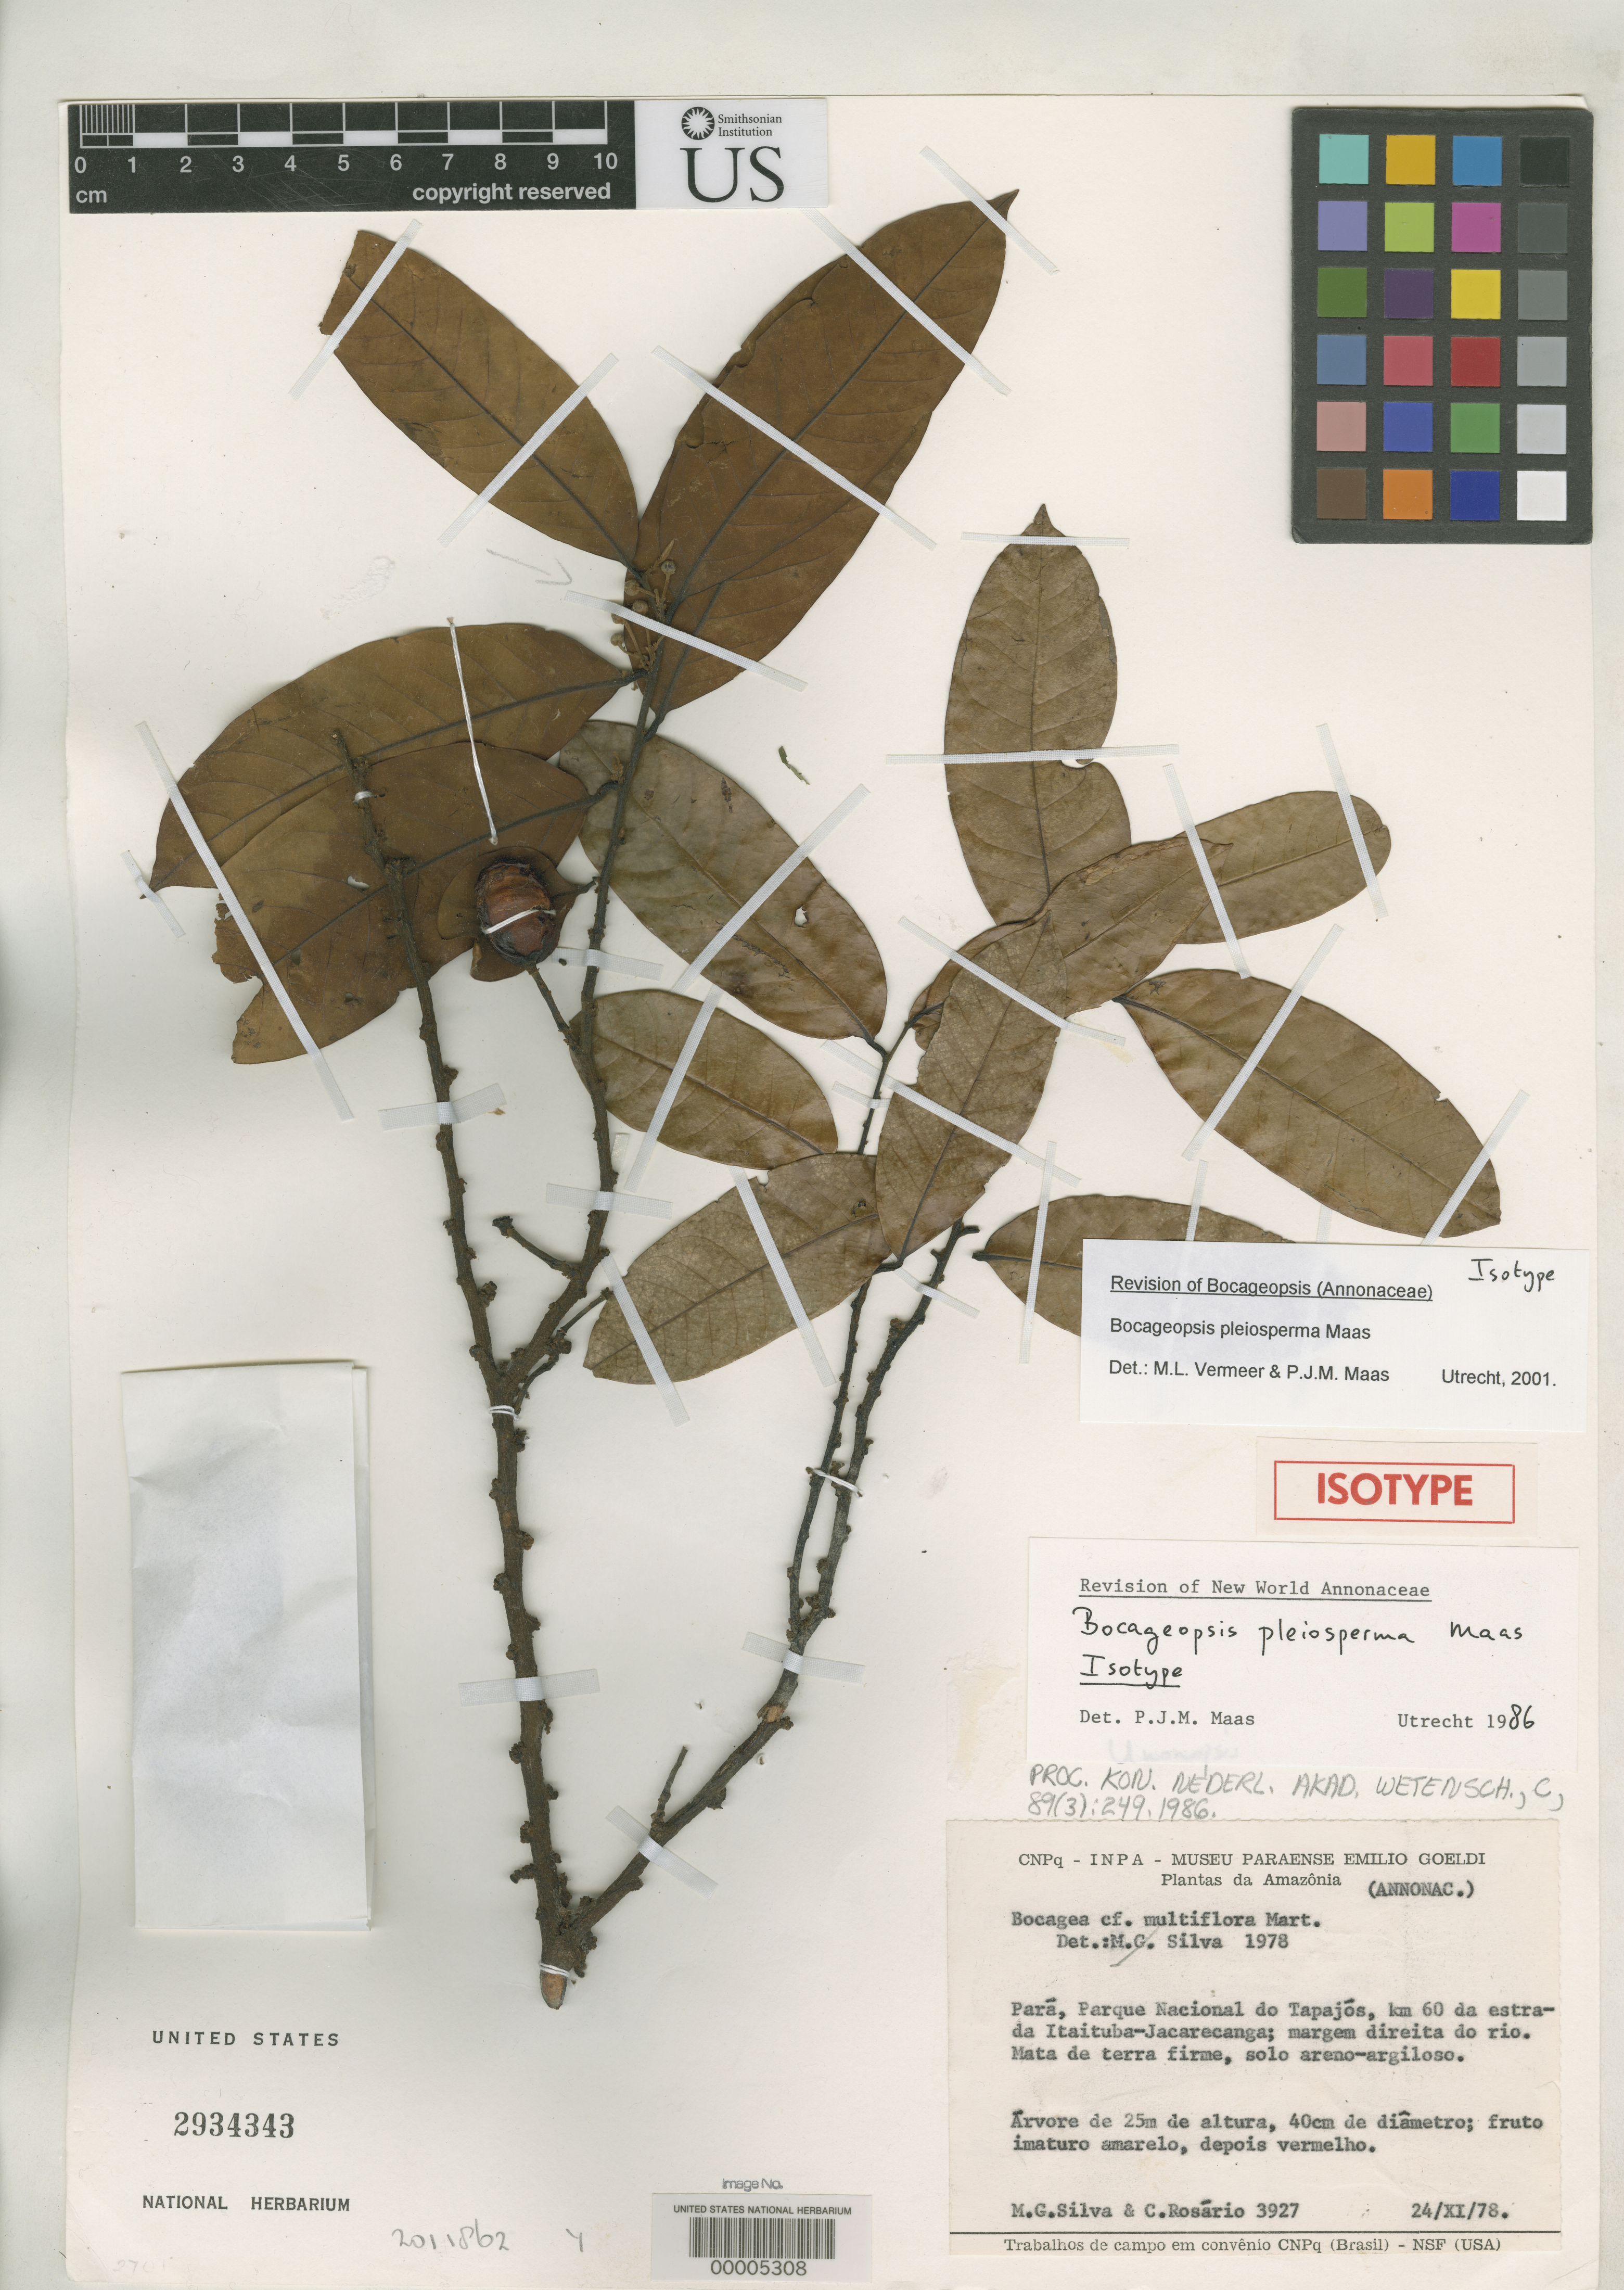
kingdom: Plantae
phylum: Tracheophyta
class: Magnoliopsida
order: Magnoliales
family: Annonaceae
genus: Bocageopsis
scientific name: Bocageopsis pleiosperma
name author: Maas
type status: Isotype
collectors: M. G. Silva & C. S. Rosário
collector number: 3927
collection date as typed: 24 Nov 1978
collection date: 1978-11-24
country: Brazil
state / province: Pará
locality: Tapajos National Park, km 60 of Estrada Itaituba-Jacarecanga, directly bordering river.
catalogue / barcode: US 2934343